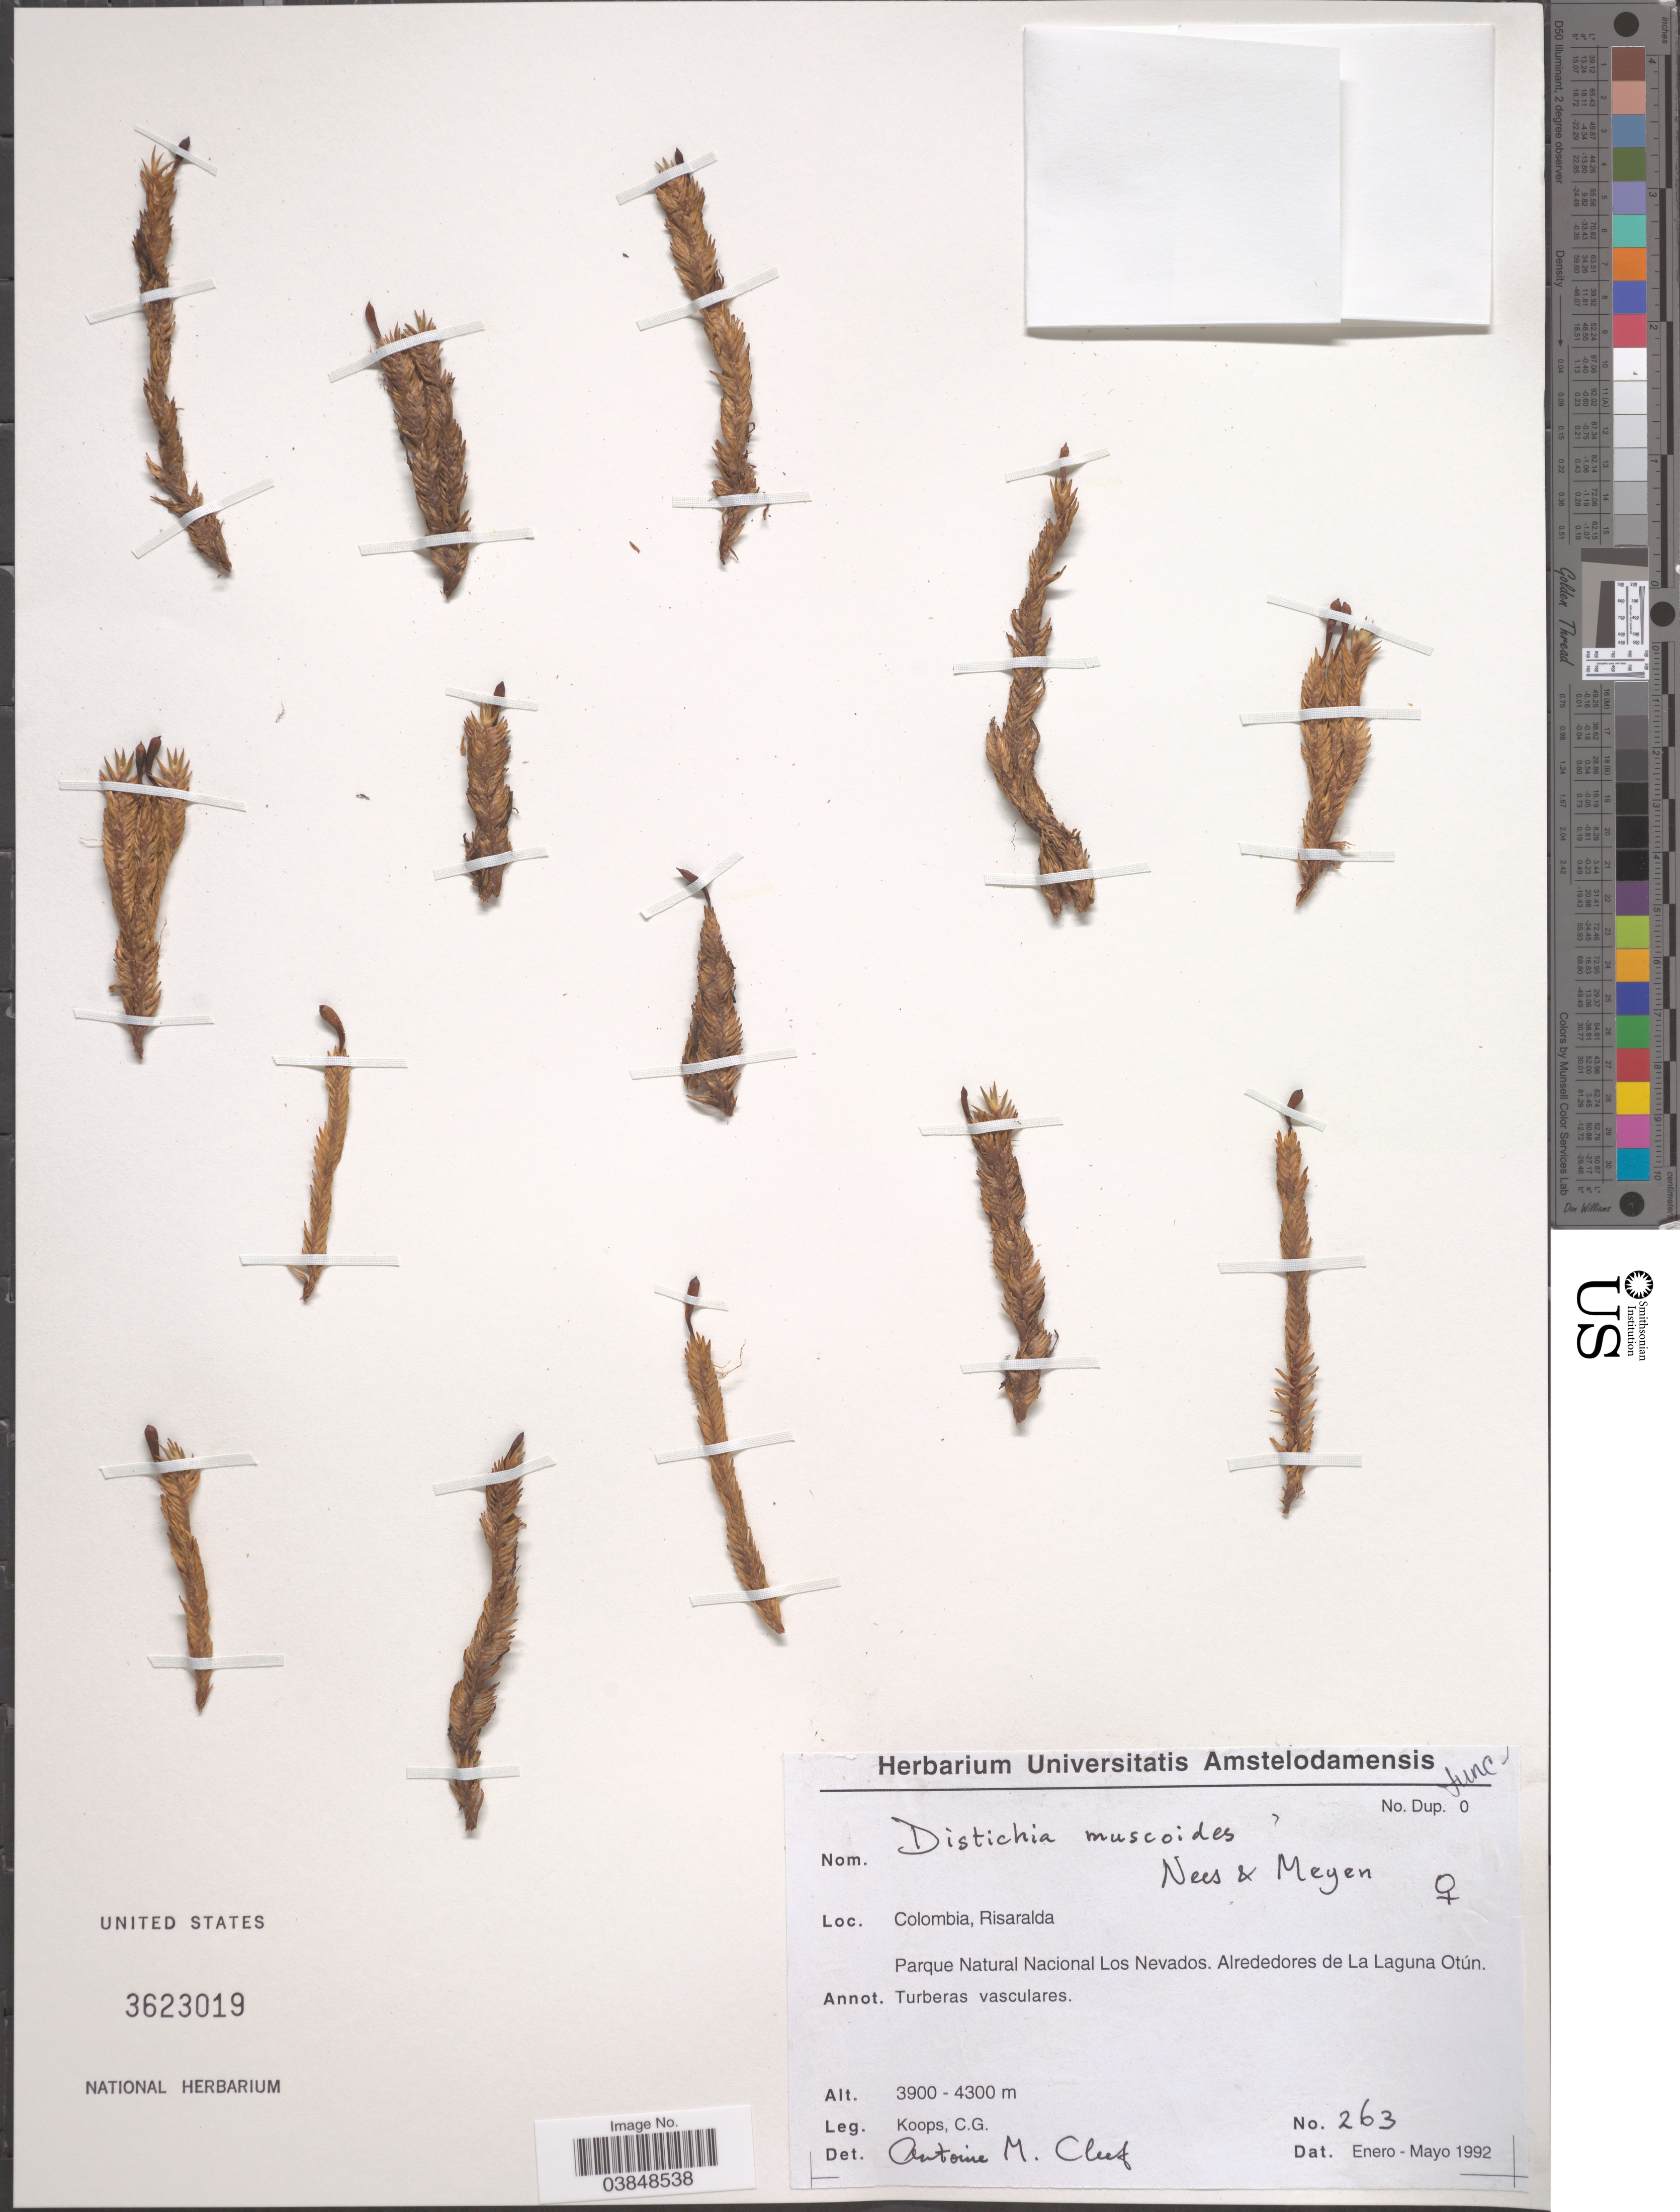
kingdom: Plantae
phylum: Tracheophyta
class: Liliopsida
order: Poales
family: Juncaceae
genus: Distichia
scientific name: Distichia muscoides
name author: Nees & Meyen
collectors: C. Koops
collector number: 263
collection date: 1992-01/1992-05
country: Colombia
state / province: Risaralda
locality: Parque Natural Los Nevados. Alrededores de La Laguna Otún.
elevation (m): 3900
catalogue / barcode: US 3623019